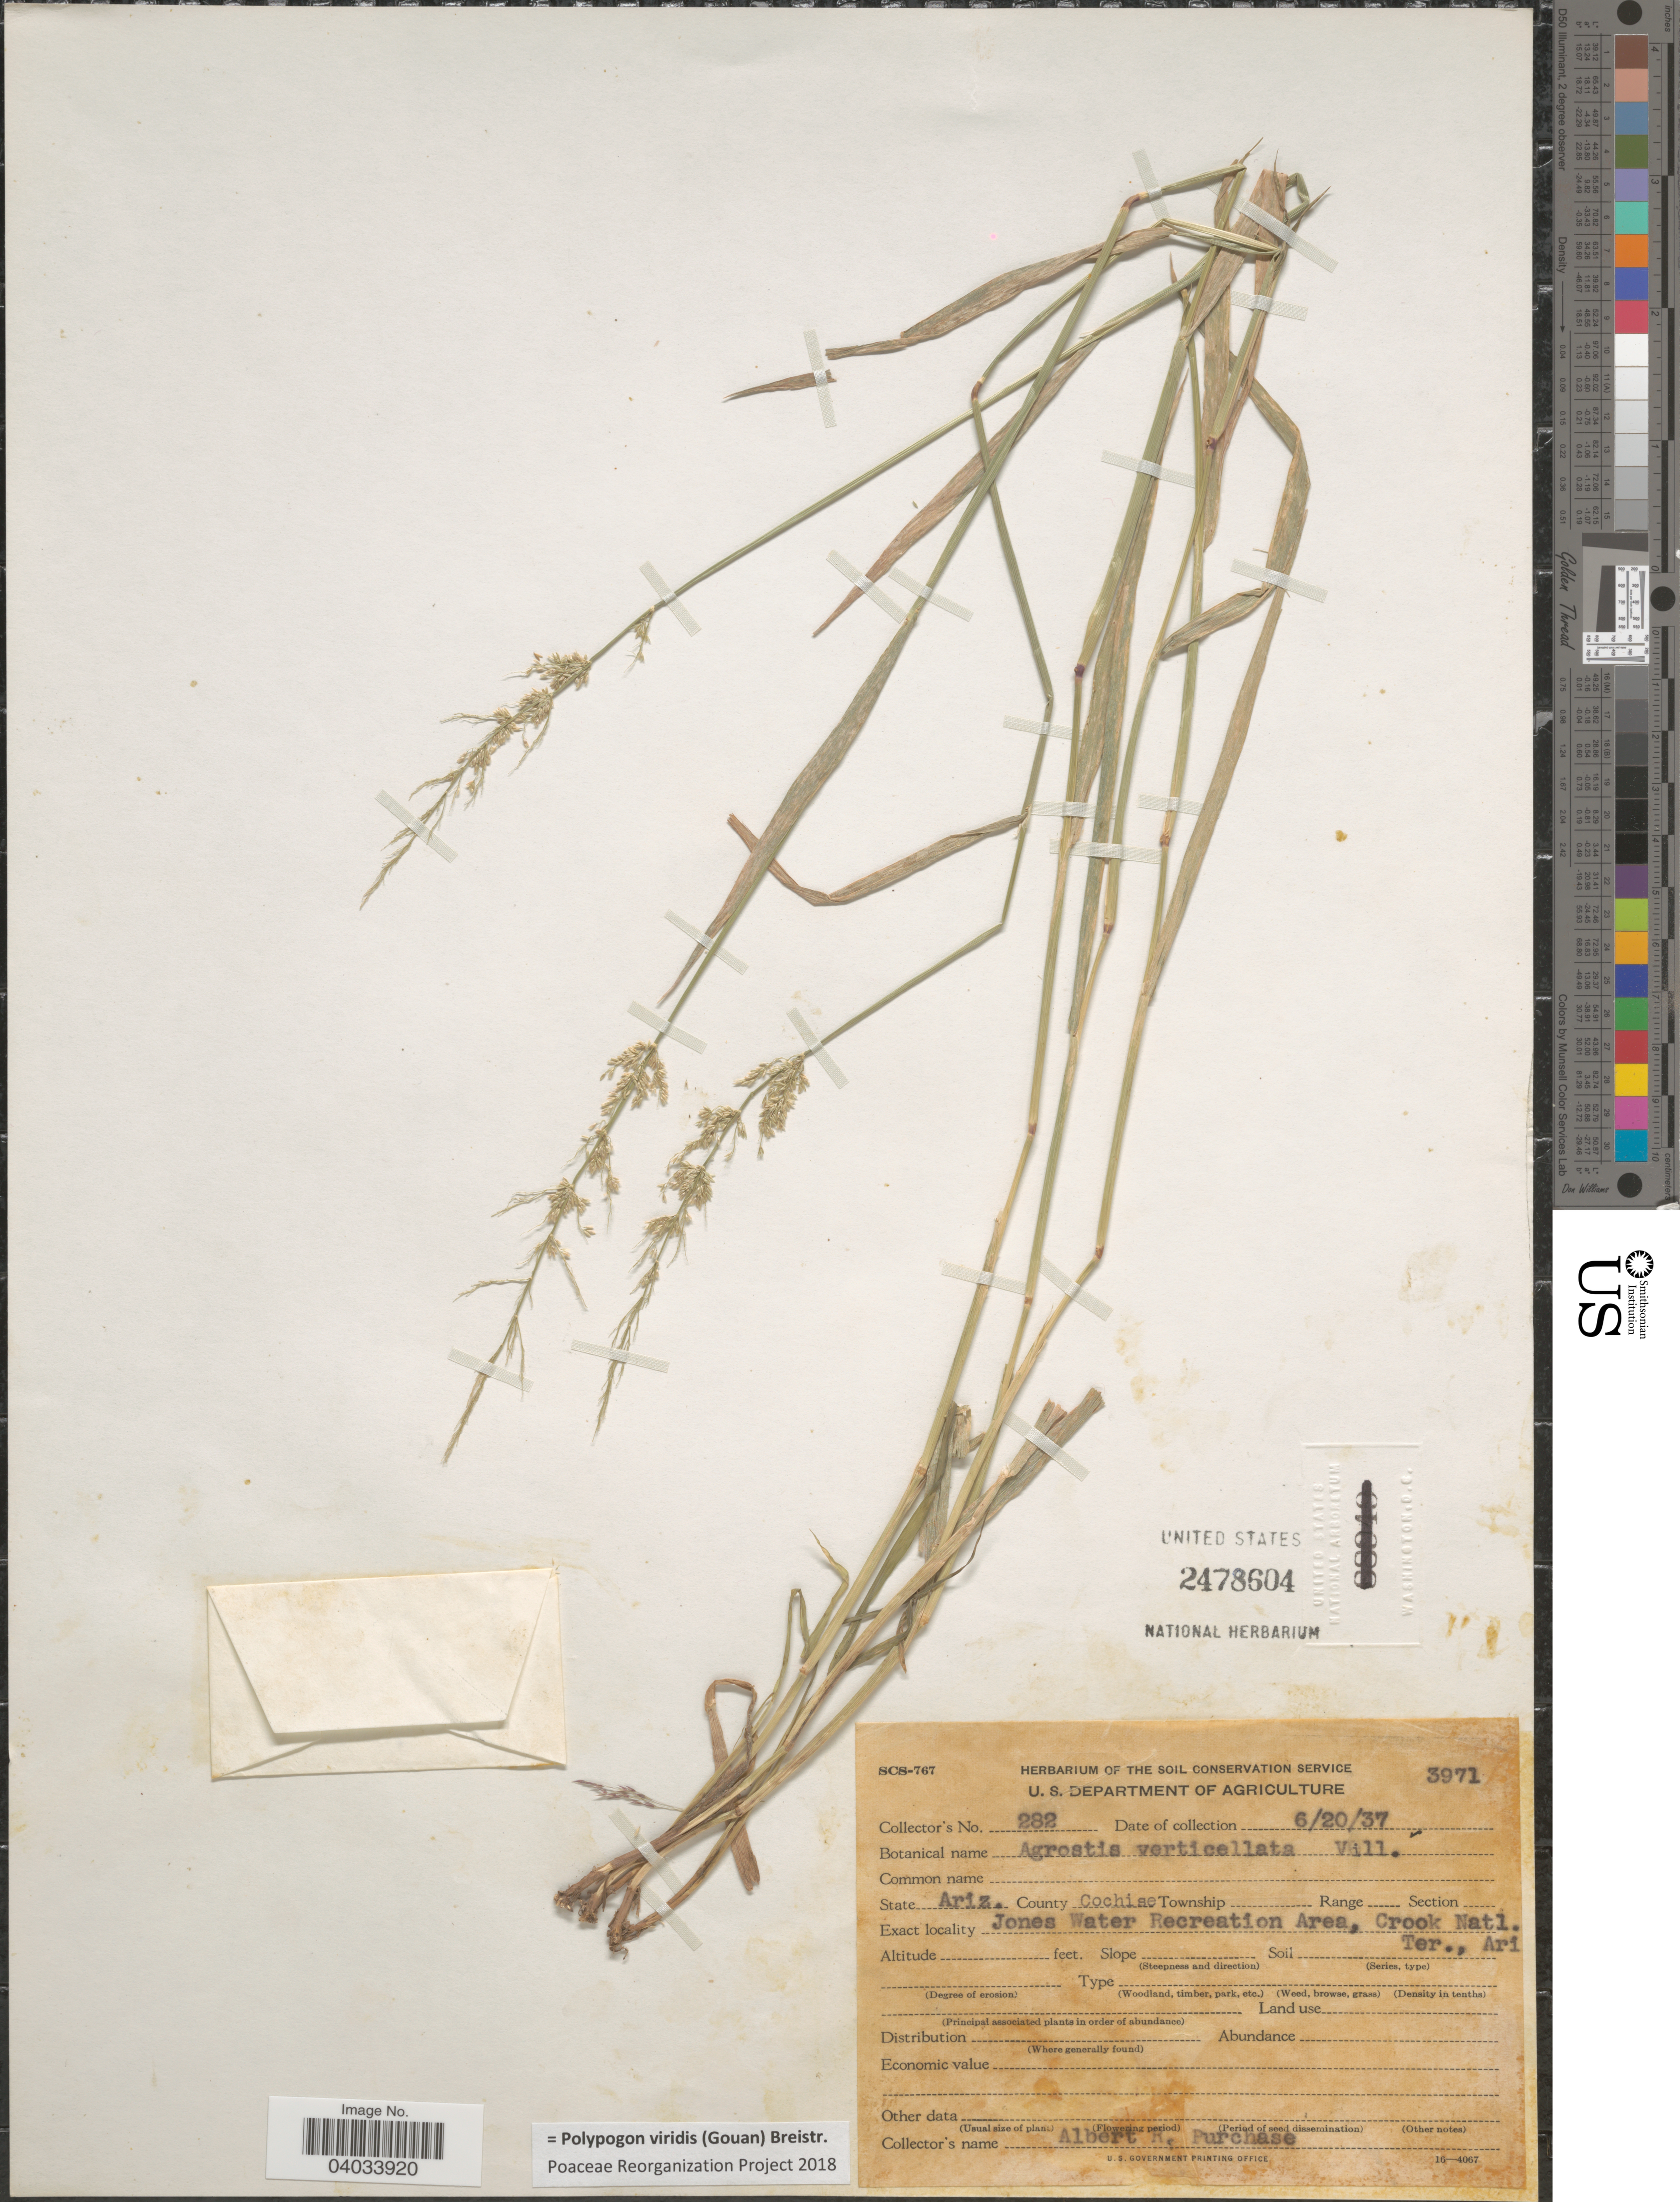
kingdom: Plantae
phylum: Tracheophyta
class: Liliopsida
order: Poales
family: Poaceae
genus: Polypogon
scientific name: Polypogon viridis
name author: (Gouan) Breistroffer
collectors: A. Purchase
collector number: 282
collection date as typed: Transcribed d/m/y: 20/6/37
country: United States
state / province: Arizona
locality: County Cochise. Jones Water Recreation Area, Cook Natl. Ter.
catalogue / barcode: US 2478604